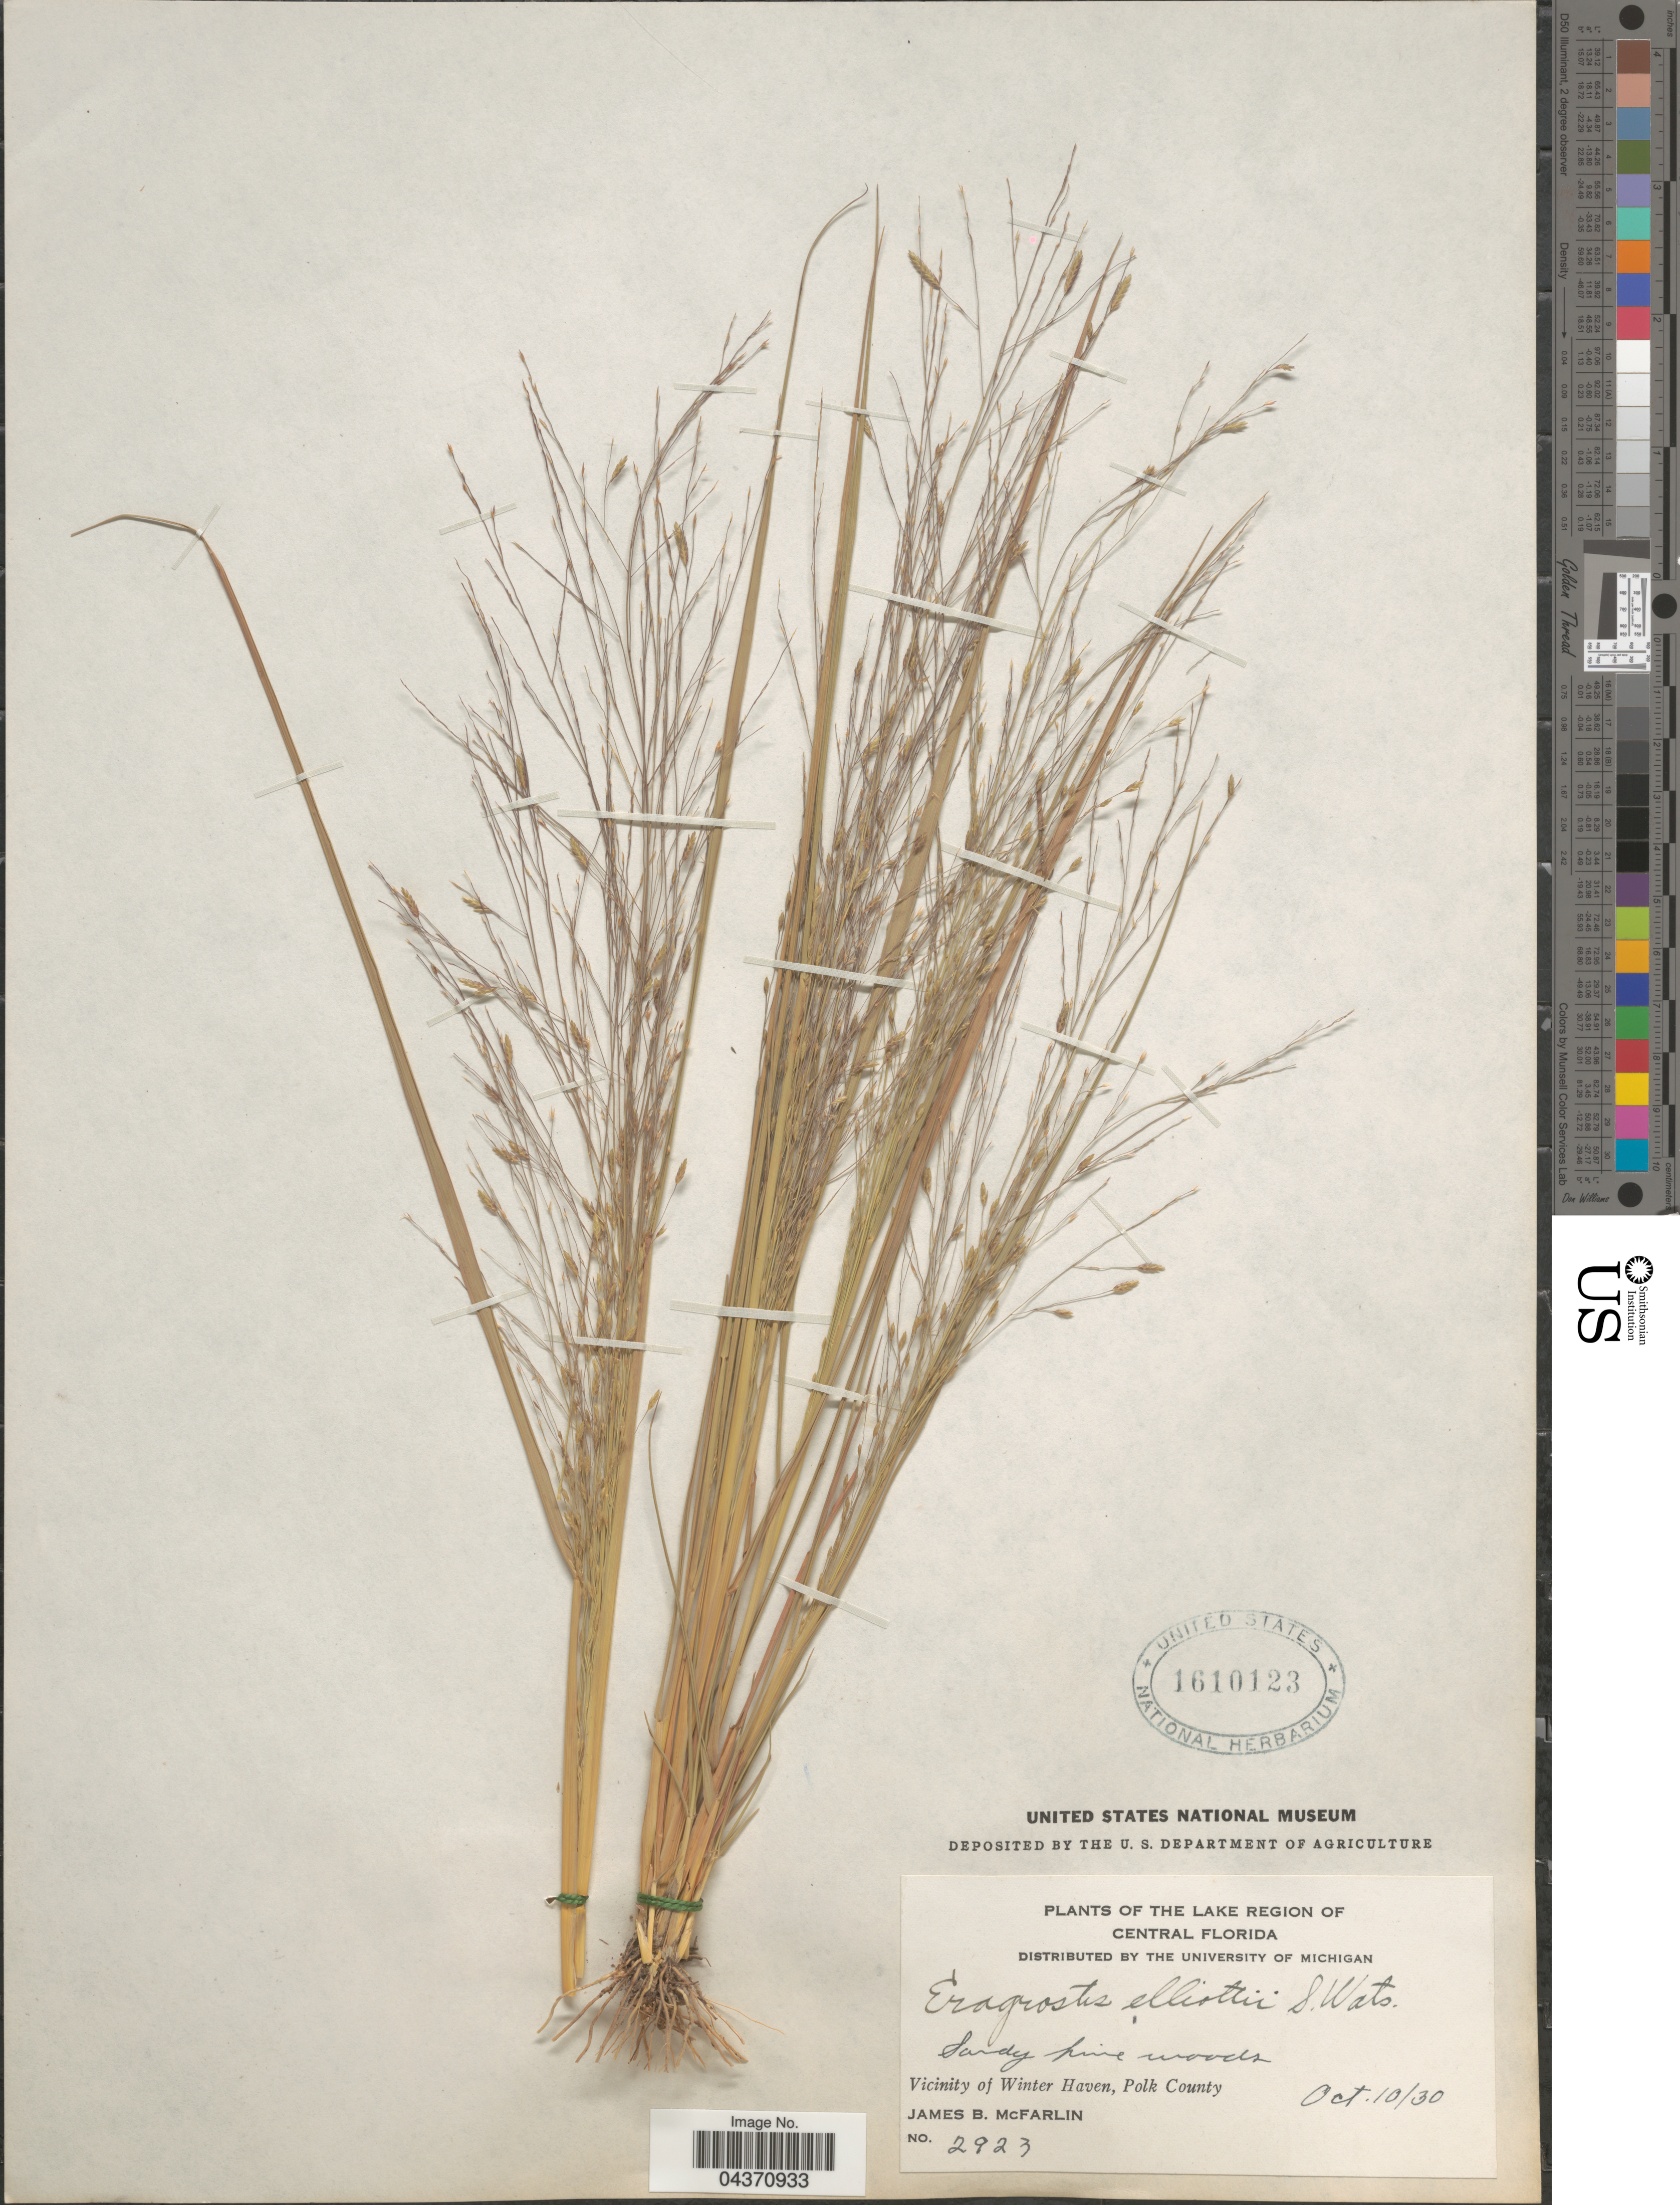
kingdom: Plantae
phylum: Tracheophyta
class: Liliopsida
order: Poales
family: Poaceae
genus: Eragrostis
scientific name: Eragrostis refracta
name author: (Muhl.) Scribn.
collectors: J. McFarlin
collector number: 2923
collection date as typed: Transcribed d/m/y: 10/10/30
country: United States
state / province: Florida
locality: The Lake Region of Central Florida. Vicinity of Winter Haven, Polk County.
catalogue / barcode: US 1610123